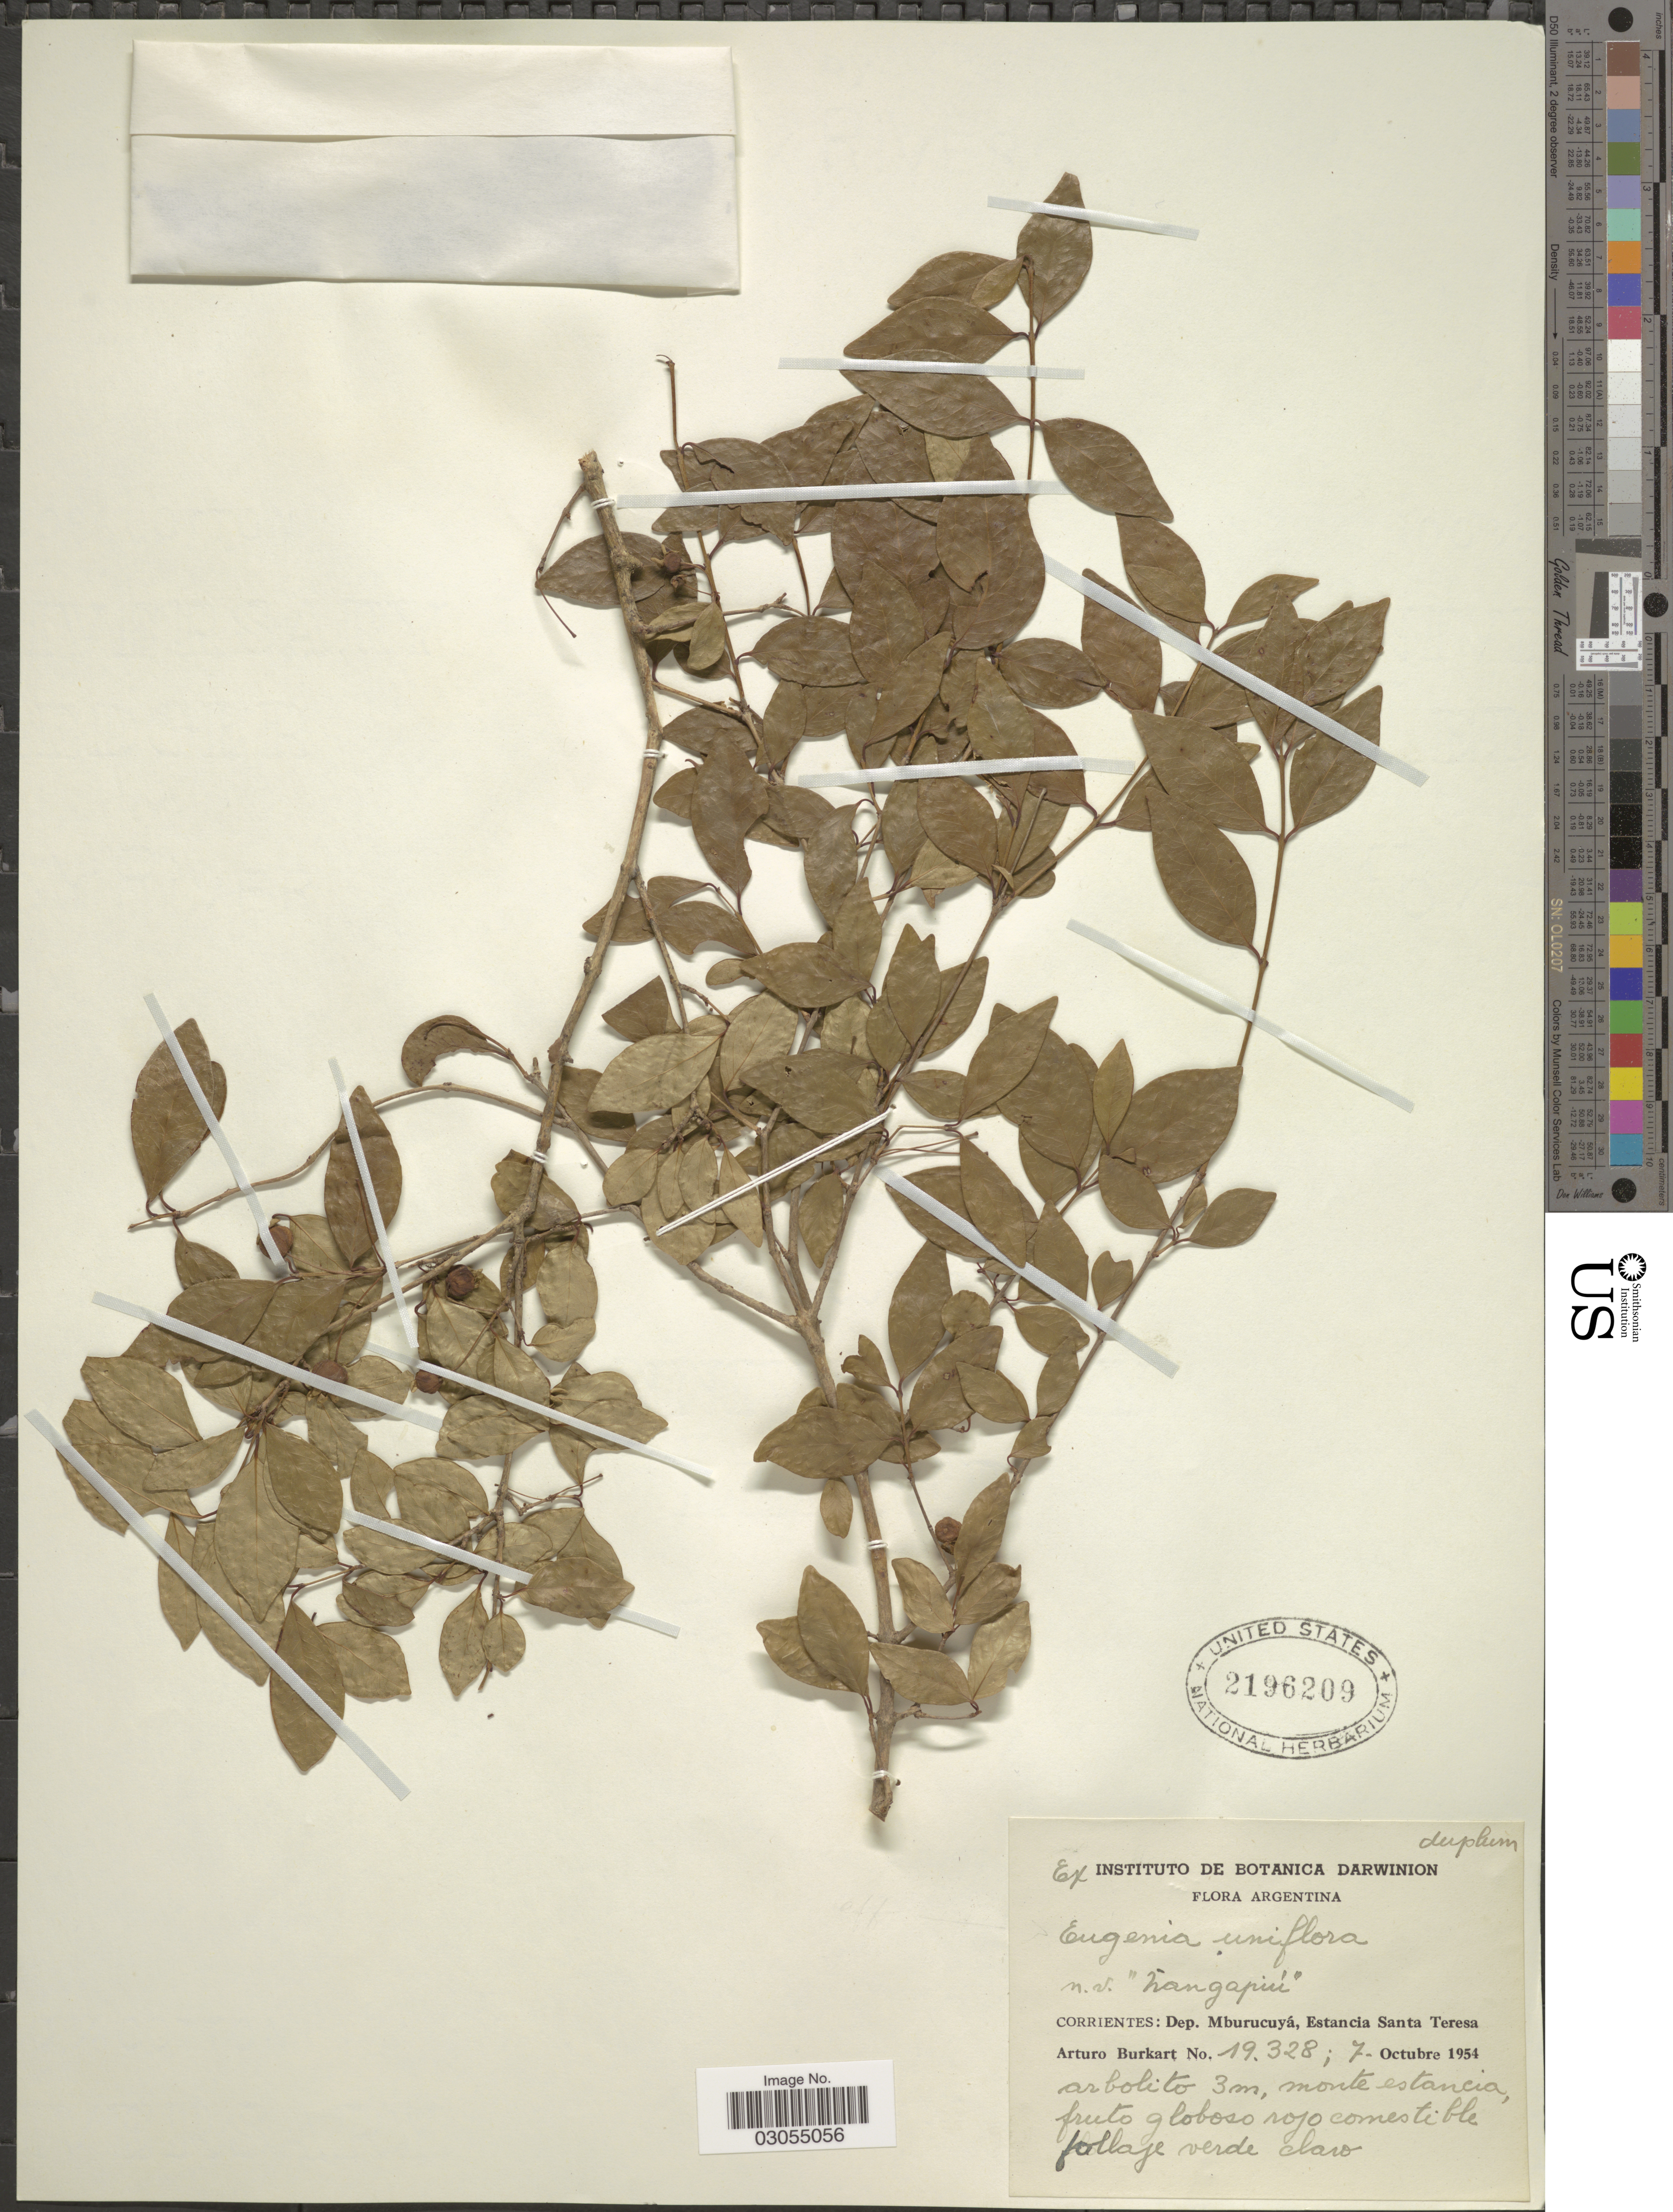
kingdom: Plantae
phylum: Tracheophyta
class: Magnoliopsida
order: Myrtales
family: Myrtaceae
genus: Eugenia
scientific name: Eugenia uniflora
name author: L.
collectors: A. E. Burkart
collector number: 19328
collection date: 1954-10-07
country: Argentina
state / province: Corrientes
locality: Dep. Mburucuyá, Estancia Santa Teresa.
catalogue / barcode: US 2196209